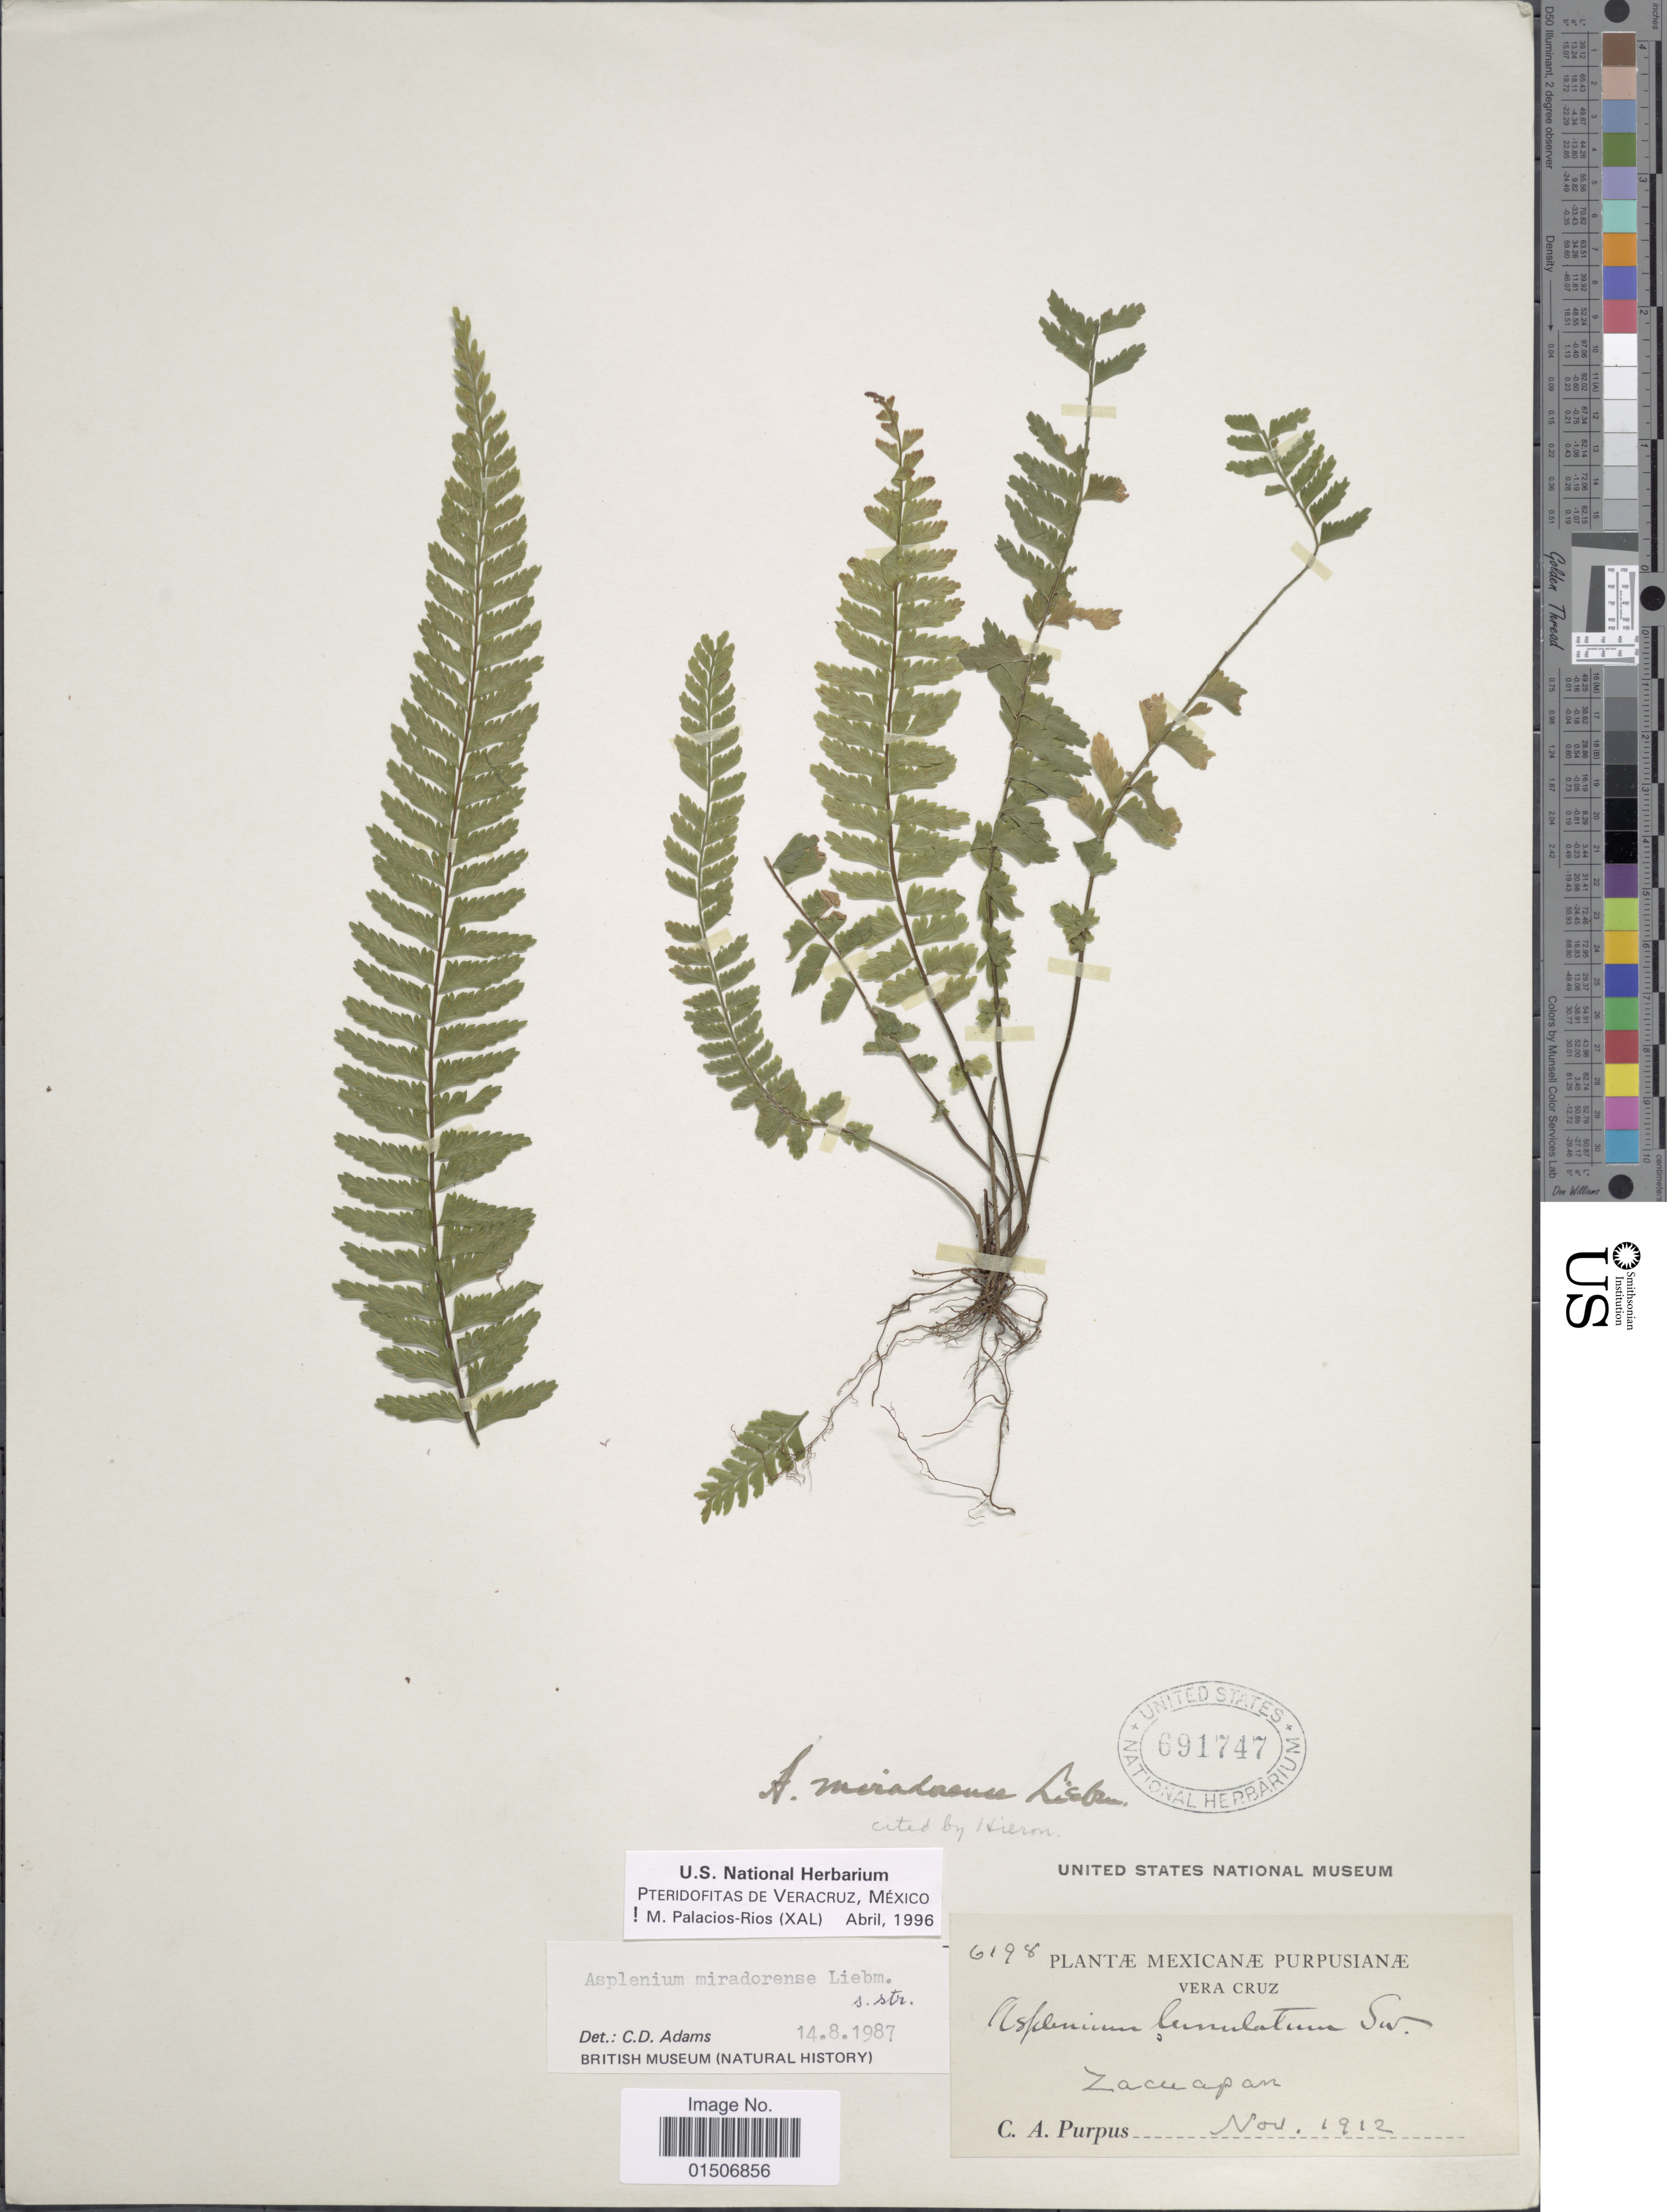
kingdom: Plantae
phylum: Tracheophyta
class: Polypodiopsida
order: Polypodiales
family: Aspleniaceae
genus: Asplenium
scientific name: Asplenium miradorense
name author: Liebm.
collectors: C. A. Purpus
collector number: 6198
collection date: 1912-11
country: Mexico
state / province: Veracruz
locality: Vera Cruz, Zacuapan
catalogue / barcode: US 691747